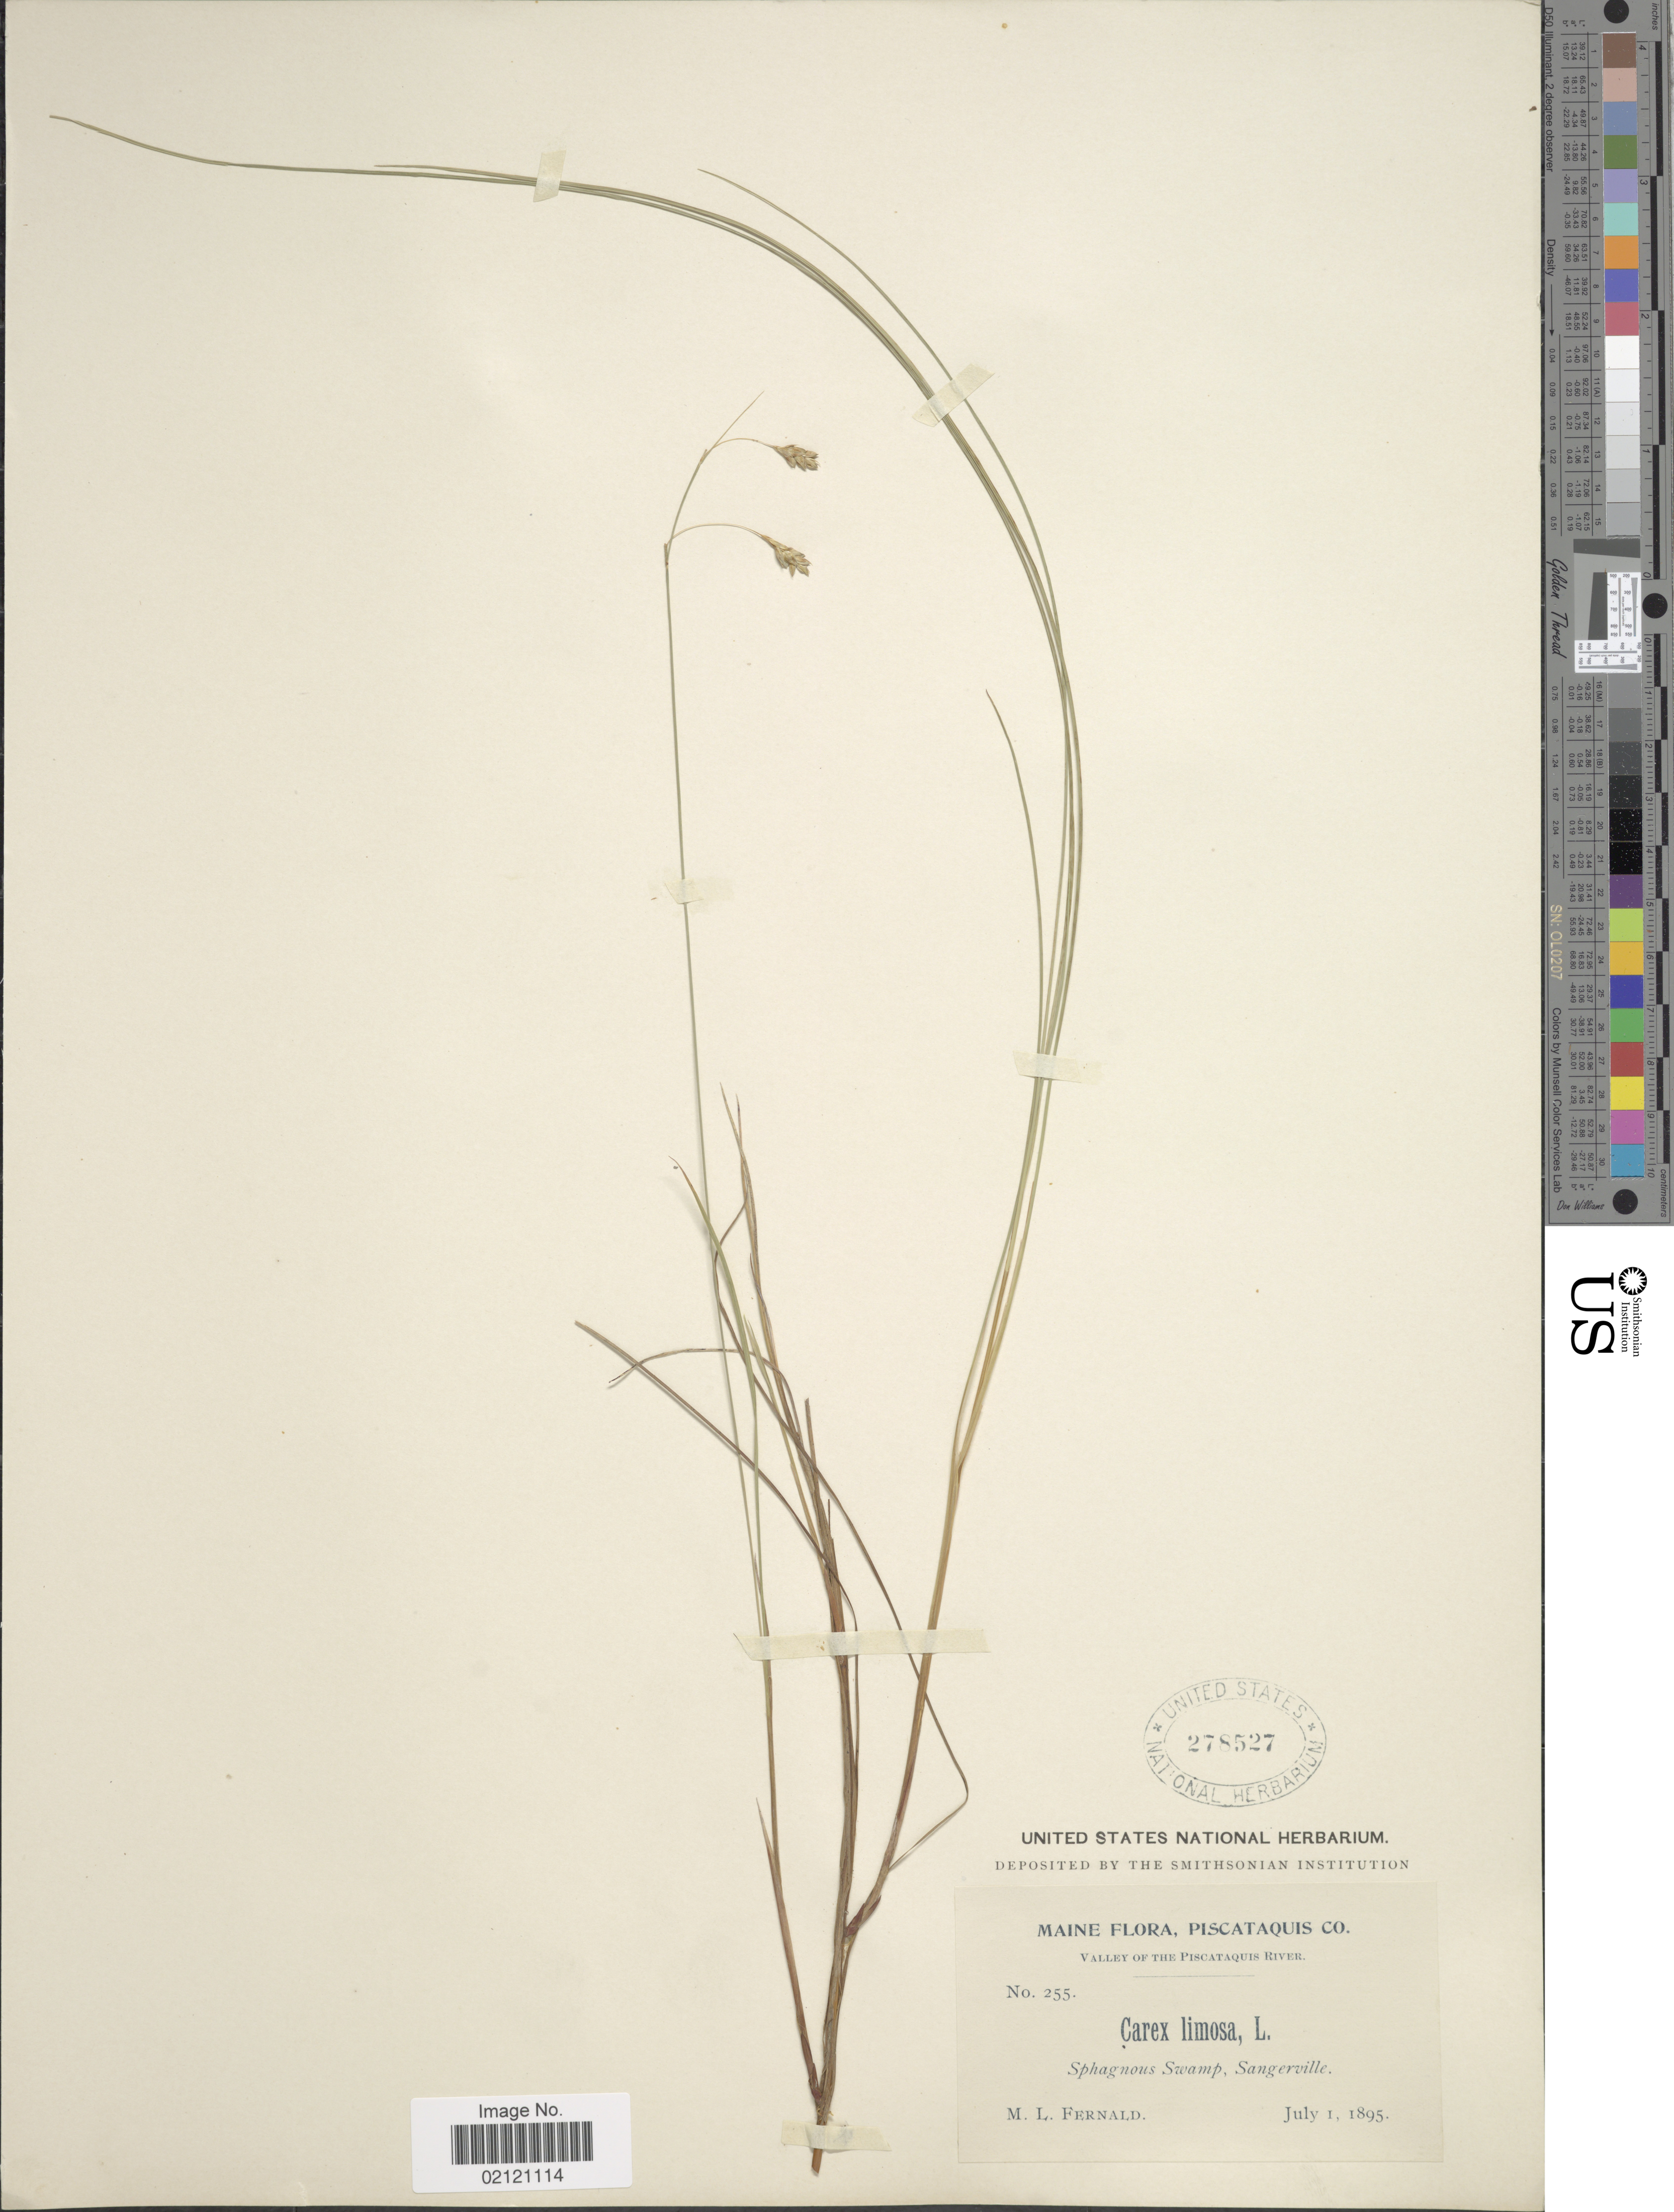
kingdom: Plantae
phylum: Tracheophyta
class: Liliopsida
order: Poales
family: Cyperaceae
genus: Carex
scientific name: Carex limosa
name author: L.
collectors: M. L. Fernald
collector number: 255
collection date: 1895-07-01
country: United States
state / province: Maine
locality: Piscataquis Co., Valley of the Piscataquis River, Sphagnous Swamp, Sangerville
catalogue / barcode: US 278527